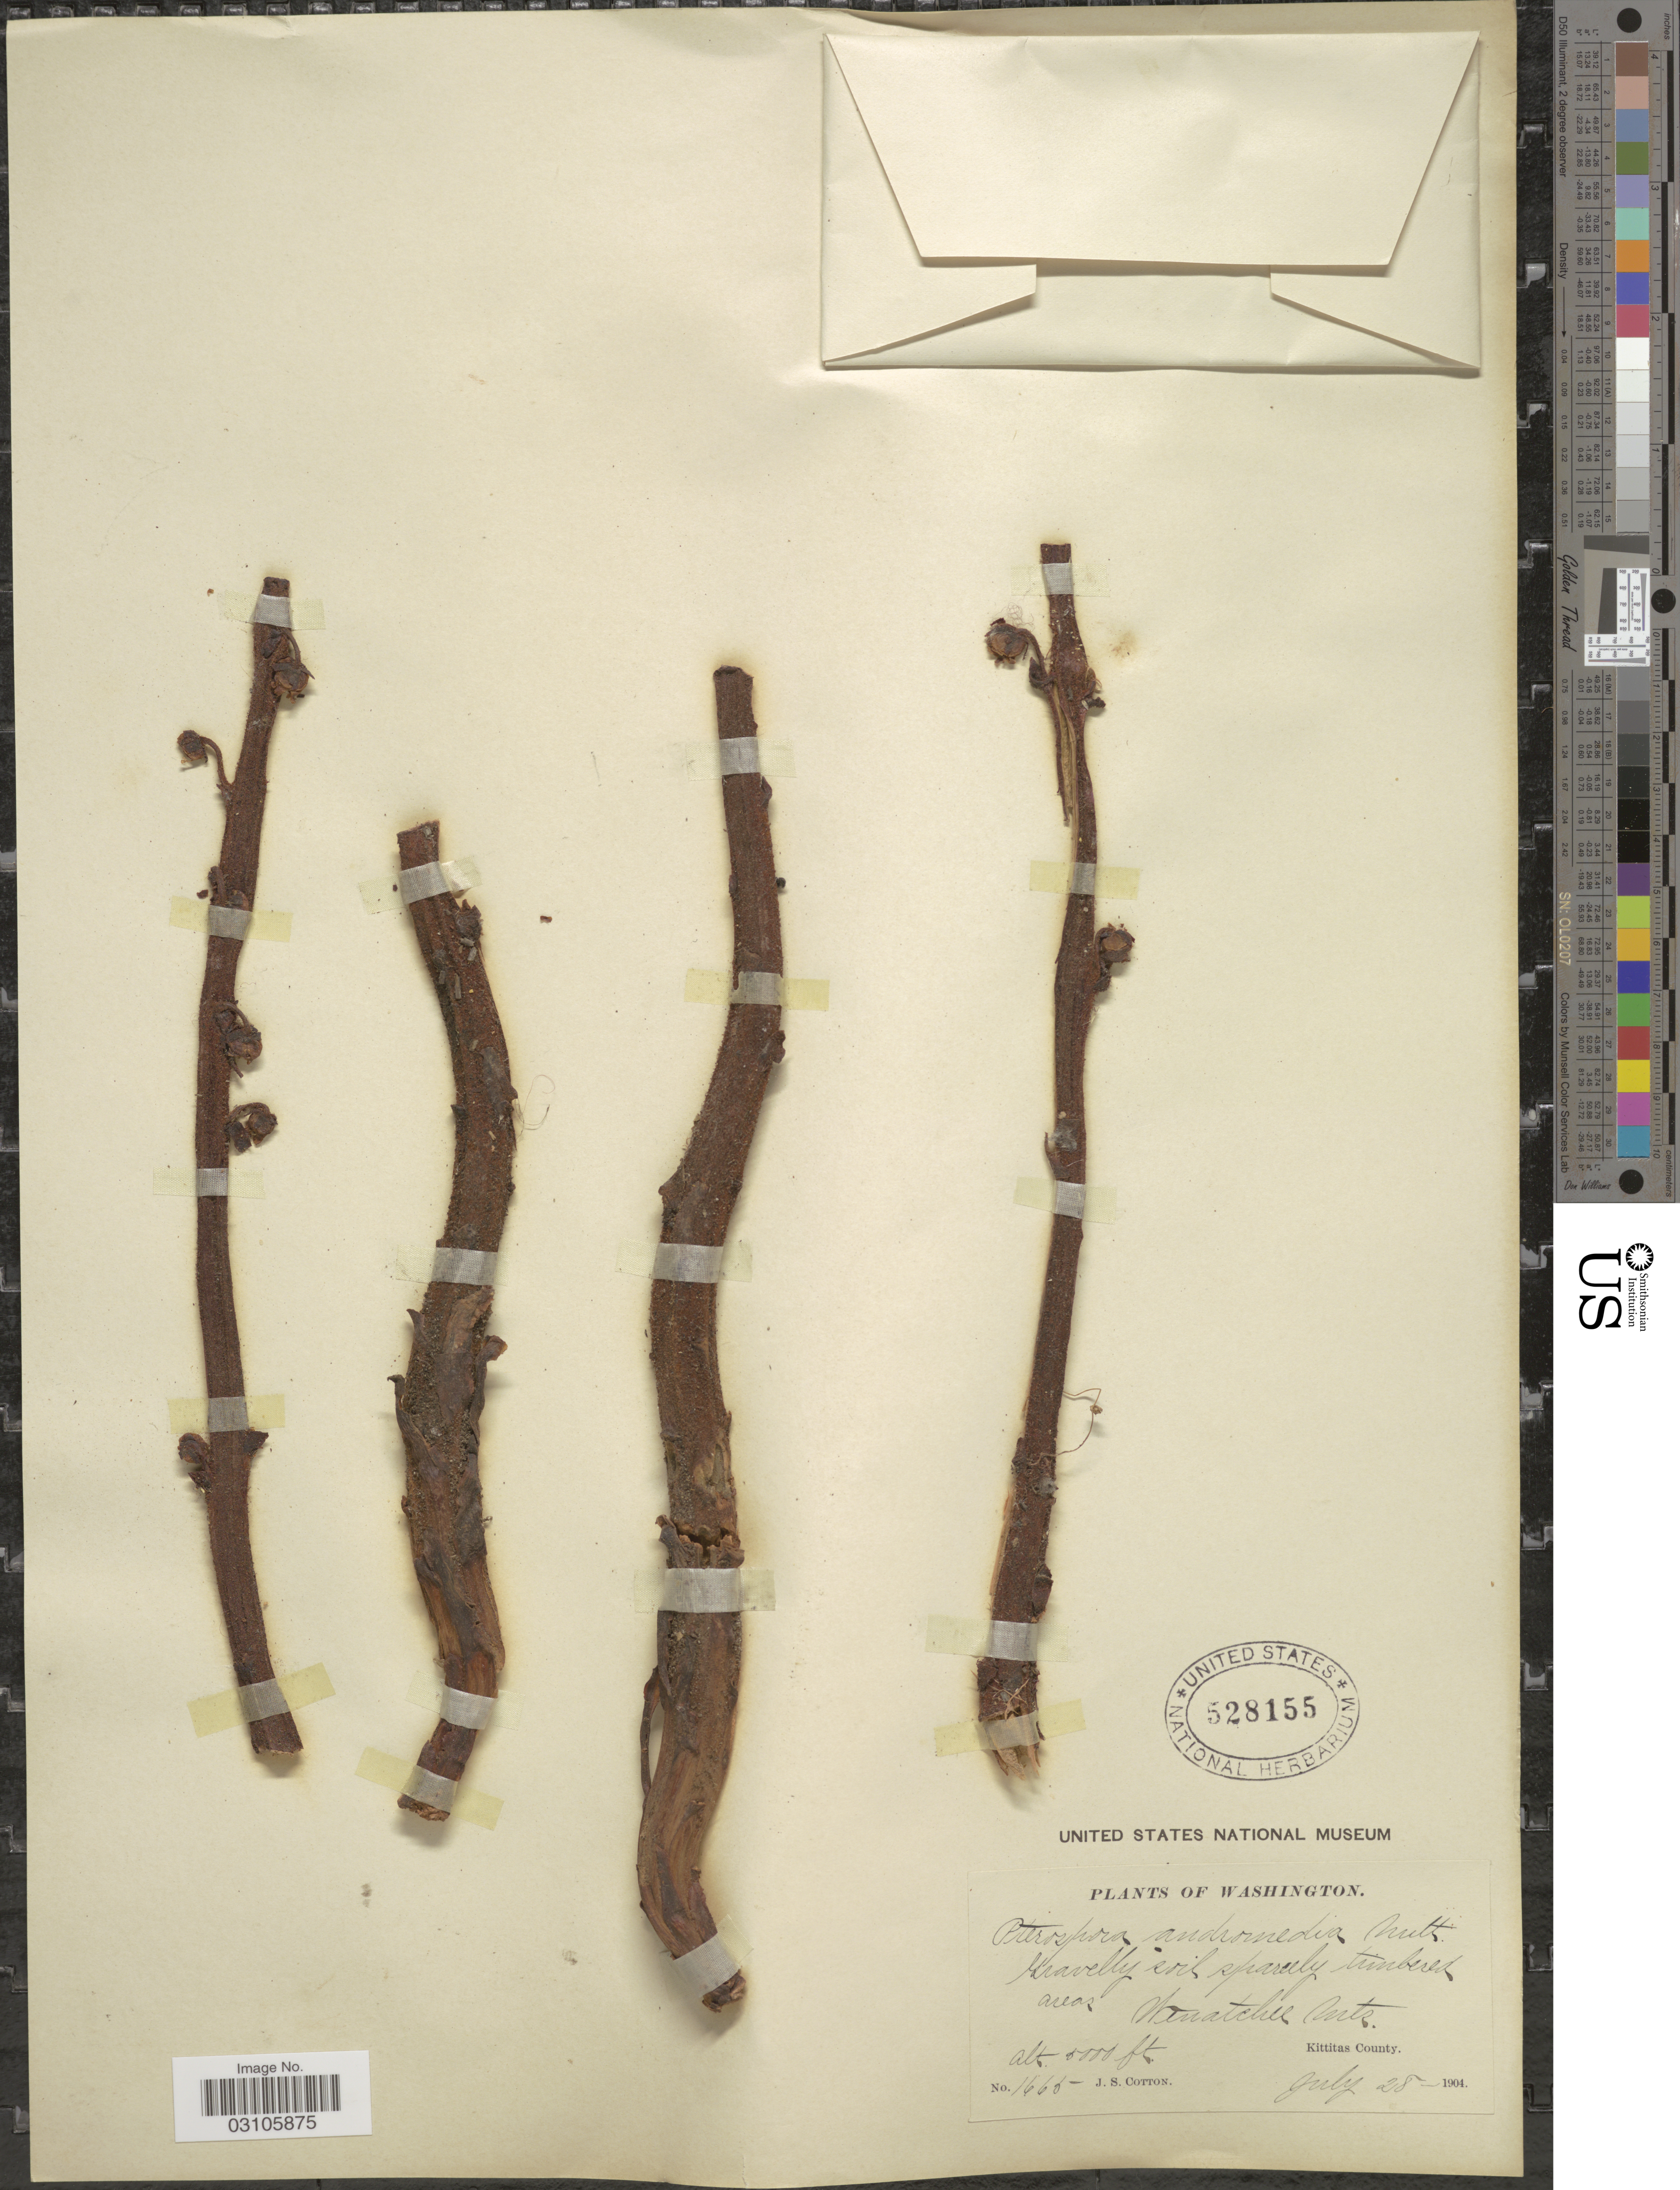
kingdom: Plantae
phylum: Tracheophyta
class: Magnoliopsida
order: Ericales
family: Ericaceae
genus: Pterospora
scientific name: Pterospora andromedea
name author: Nutt.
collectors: J. S. Cotton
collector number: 1665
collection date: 1904-07-28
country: United States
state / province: Washington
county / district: Kittitas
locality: Near Wenatchee Mts. Kittitas County.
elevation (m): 1524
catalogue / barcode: US 528155